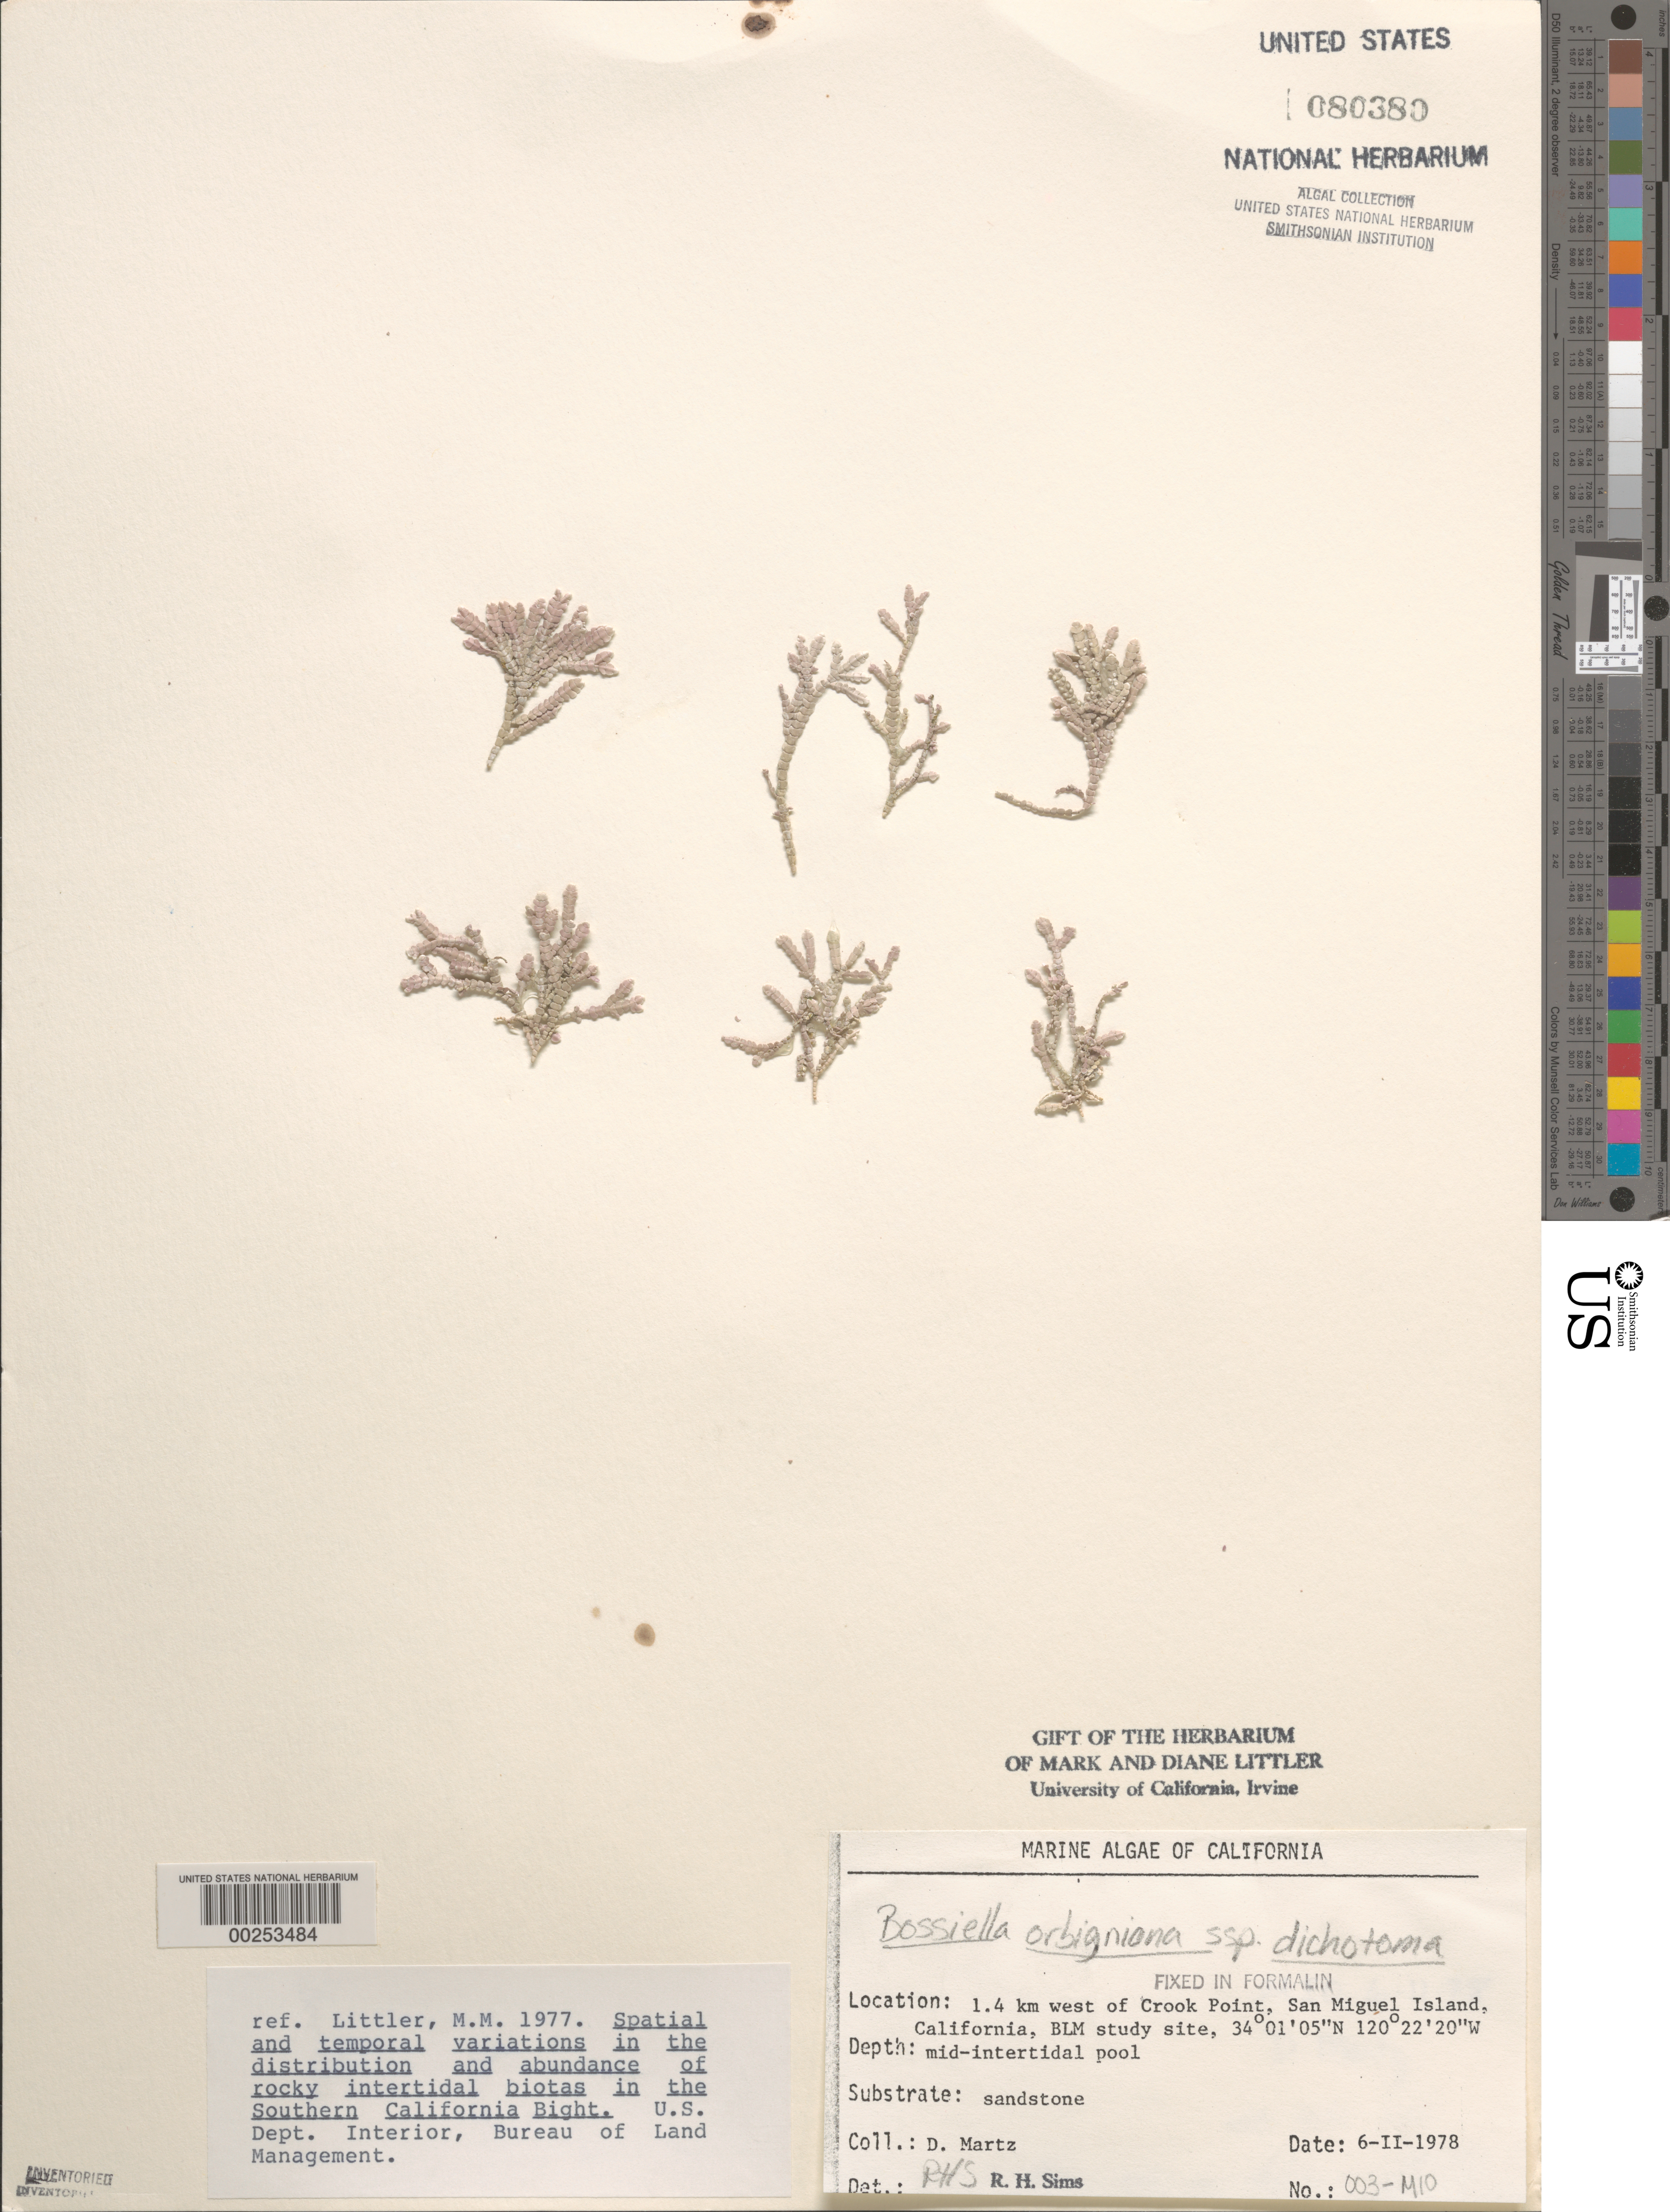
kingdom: Plantae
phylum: Rhodophyta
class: Florideophyceae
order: Corallinales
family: Corallinaceae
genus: Bossiella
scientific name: Bossiella orbigniana subsp. dichotoma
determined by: Sims, Robert H.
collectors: D. Martz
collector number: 003-mio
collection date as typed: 06 Feb 1978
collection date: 1978-02-06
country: United States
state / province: California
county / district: Santa Barbara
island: San Miguel Island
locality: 1.4 km north of Crook Point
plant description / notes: BLM-SOCALBIGHT Rocky Intertidal Survey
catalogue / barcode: US 80380